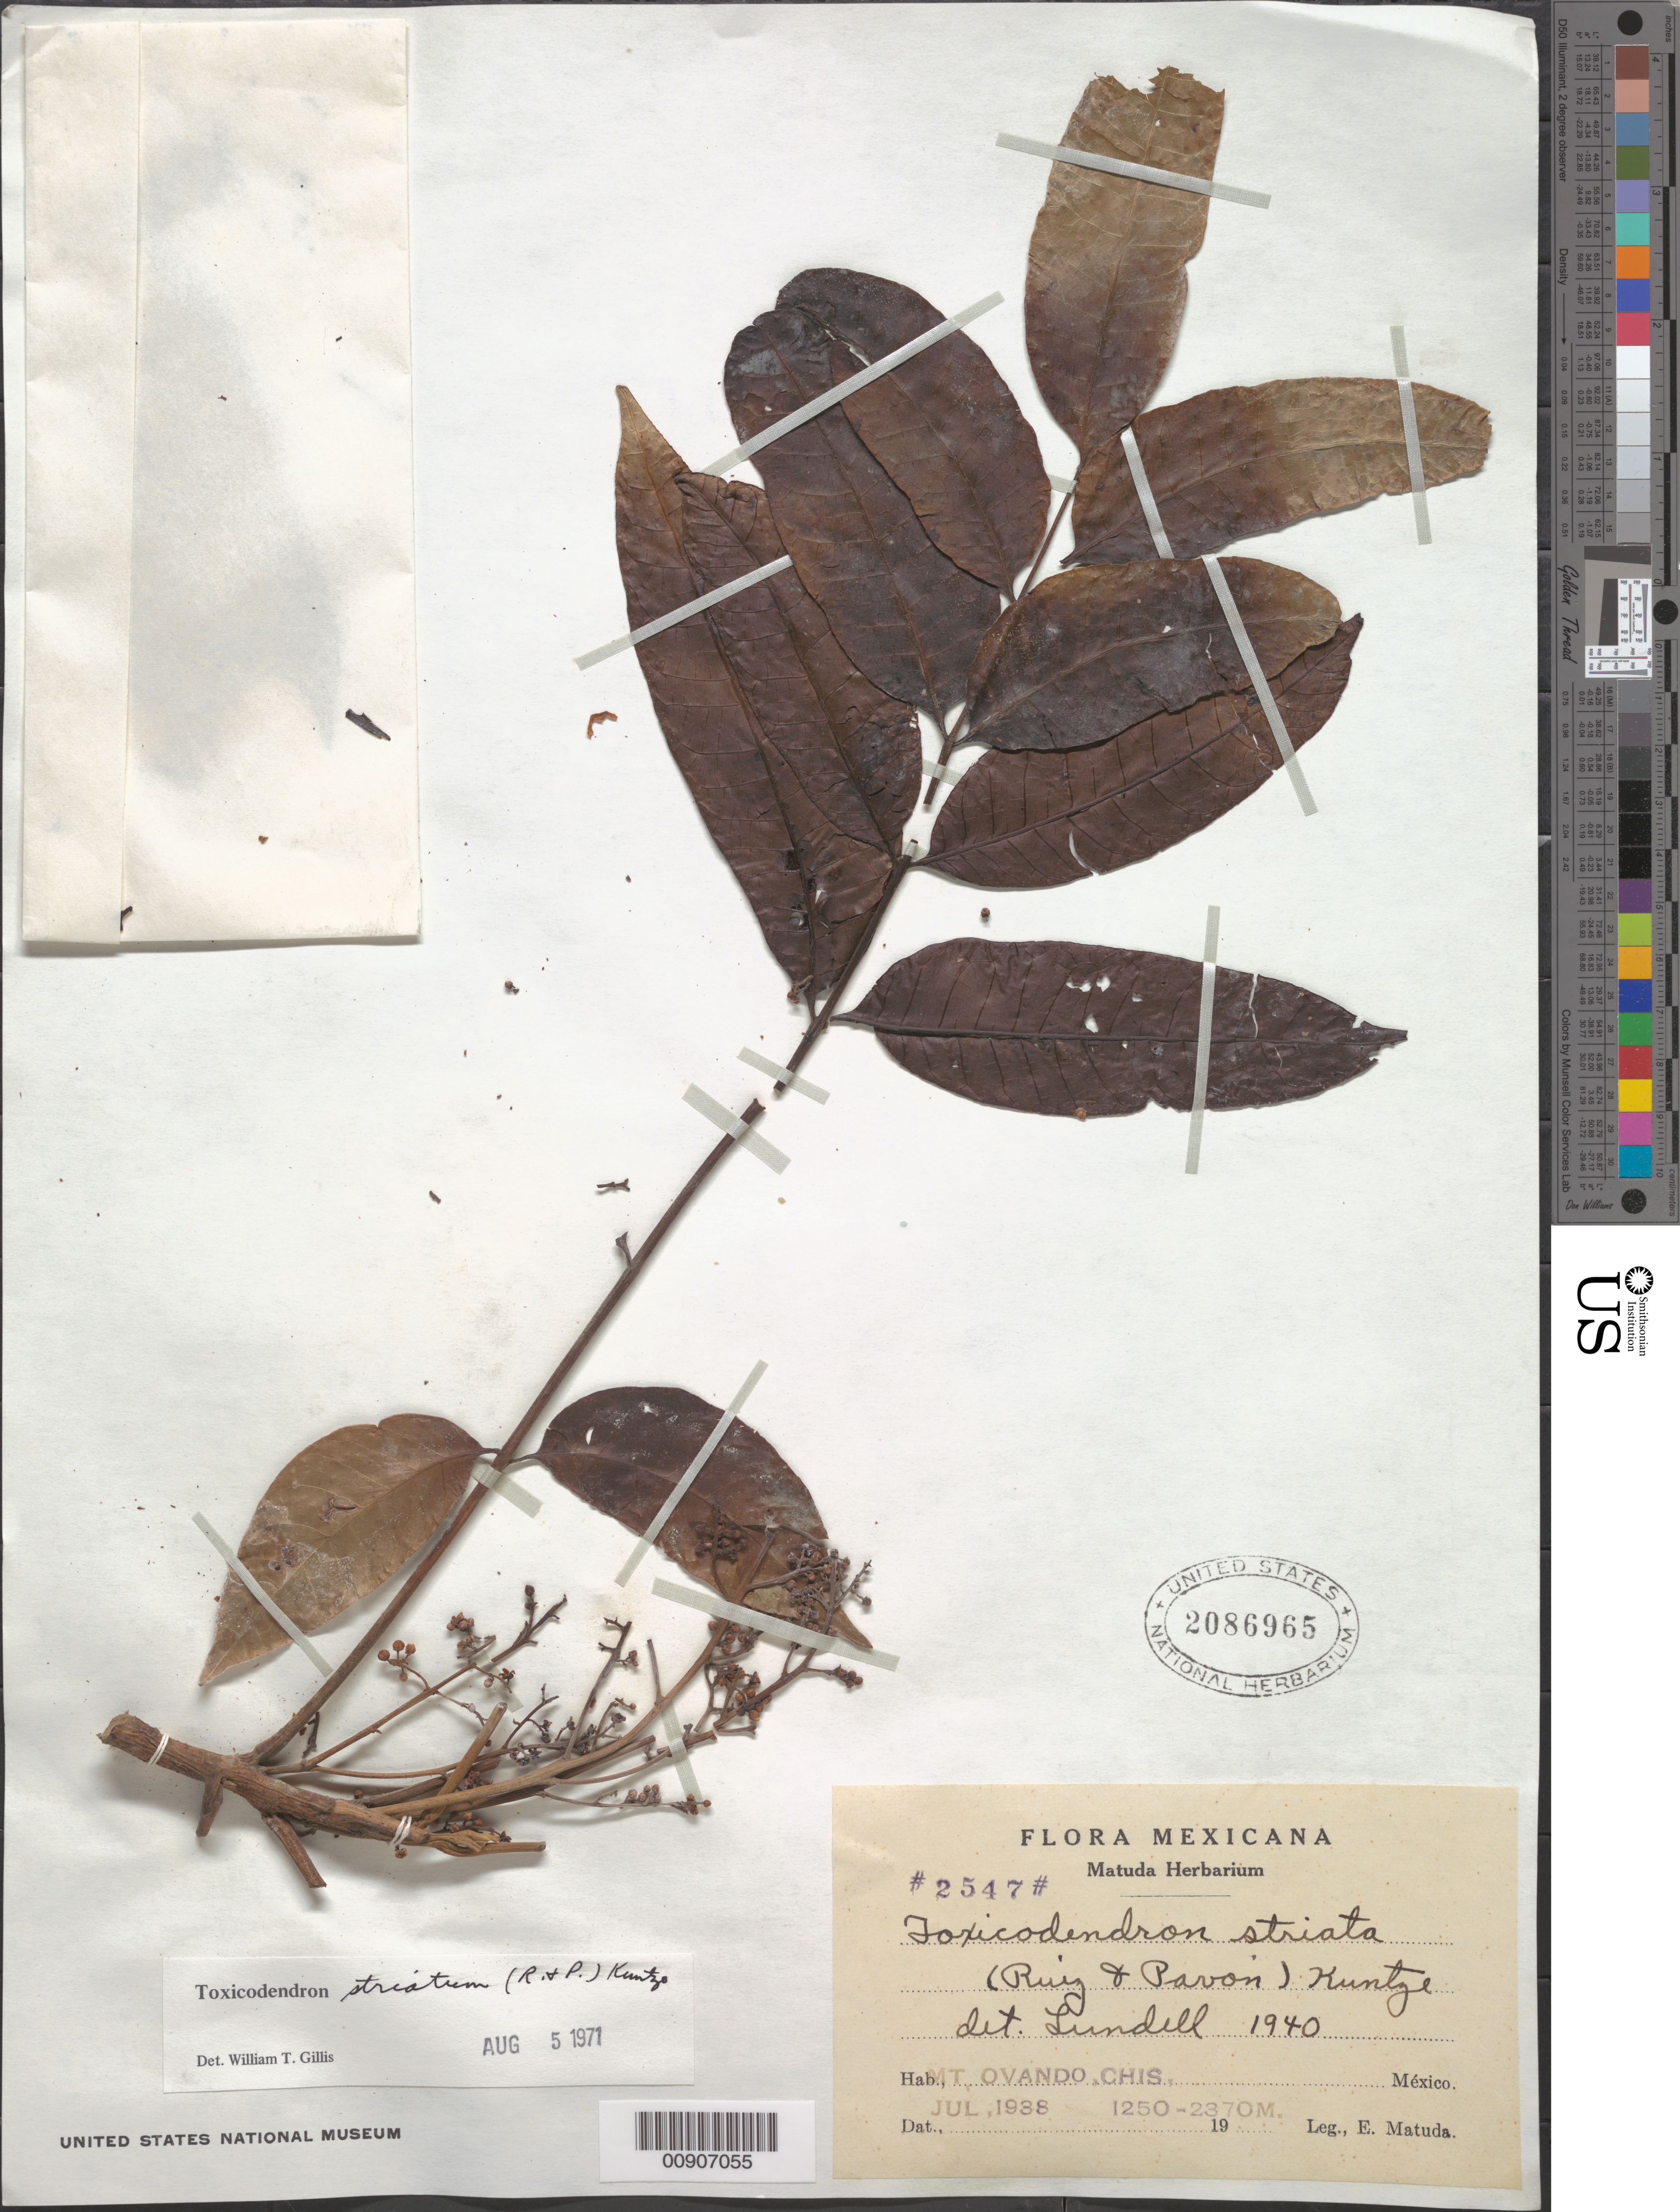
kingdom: Plantae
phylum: Tracheophyta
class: Magnoliopsida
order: Sapindales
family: Anacardiaceae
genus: Toxicodendron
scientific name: Toxicodendron striatum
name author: (Ruiz & Pav.) Kuntze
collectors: E. Matuda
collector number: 2547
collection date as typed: Jul 1938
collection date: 1938-07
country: Mexico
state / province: Chiapas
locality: Mt. Ovando, Chiapas.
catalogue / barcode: US 2086965